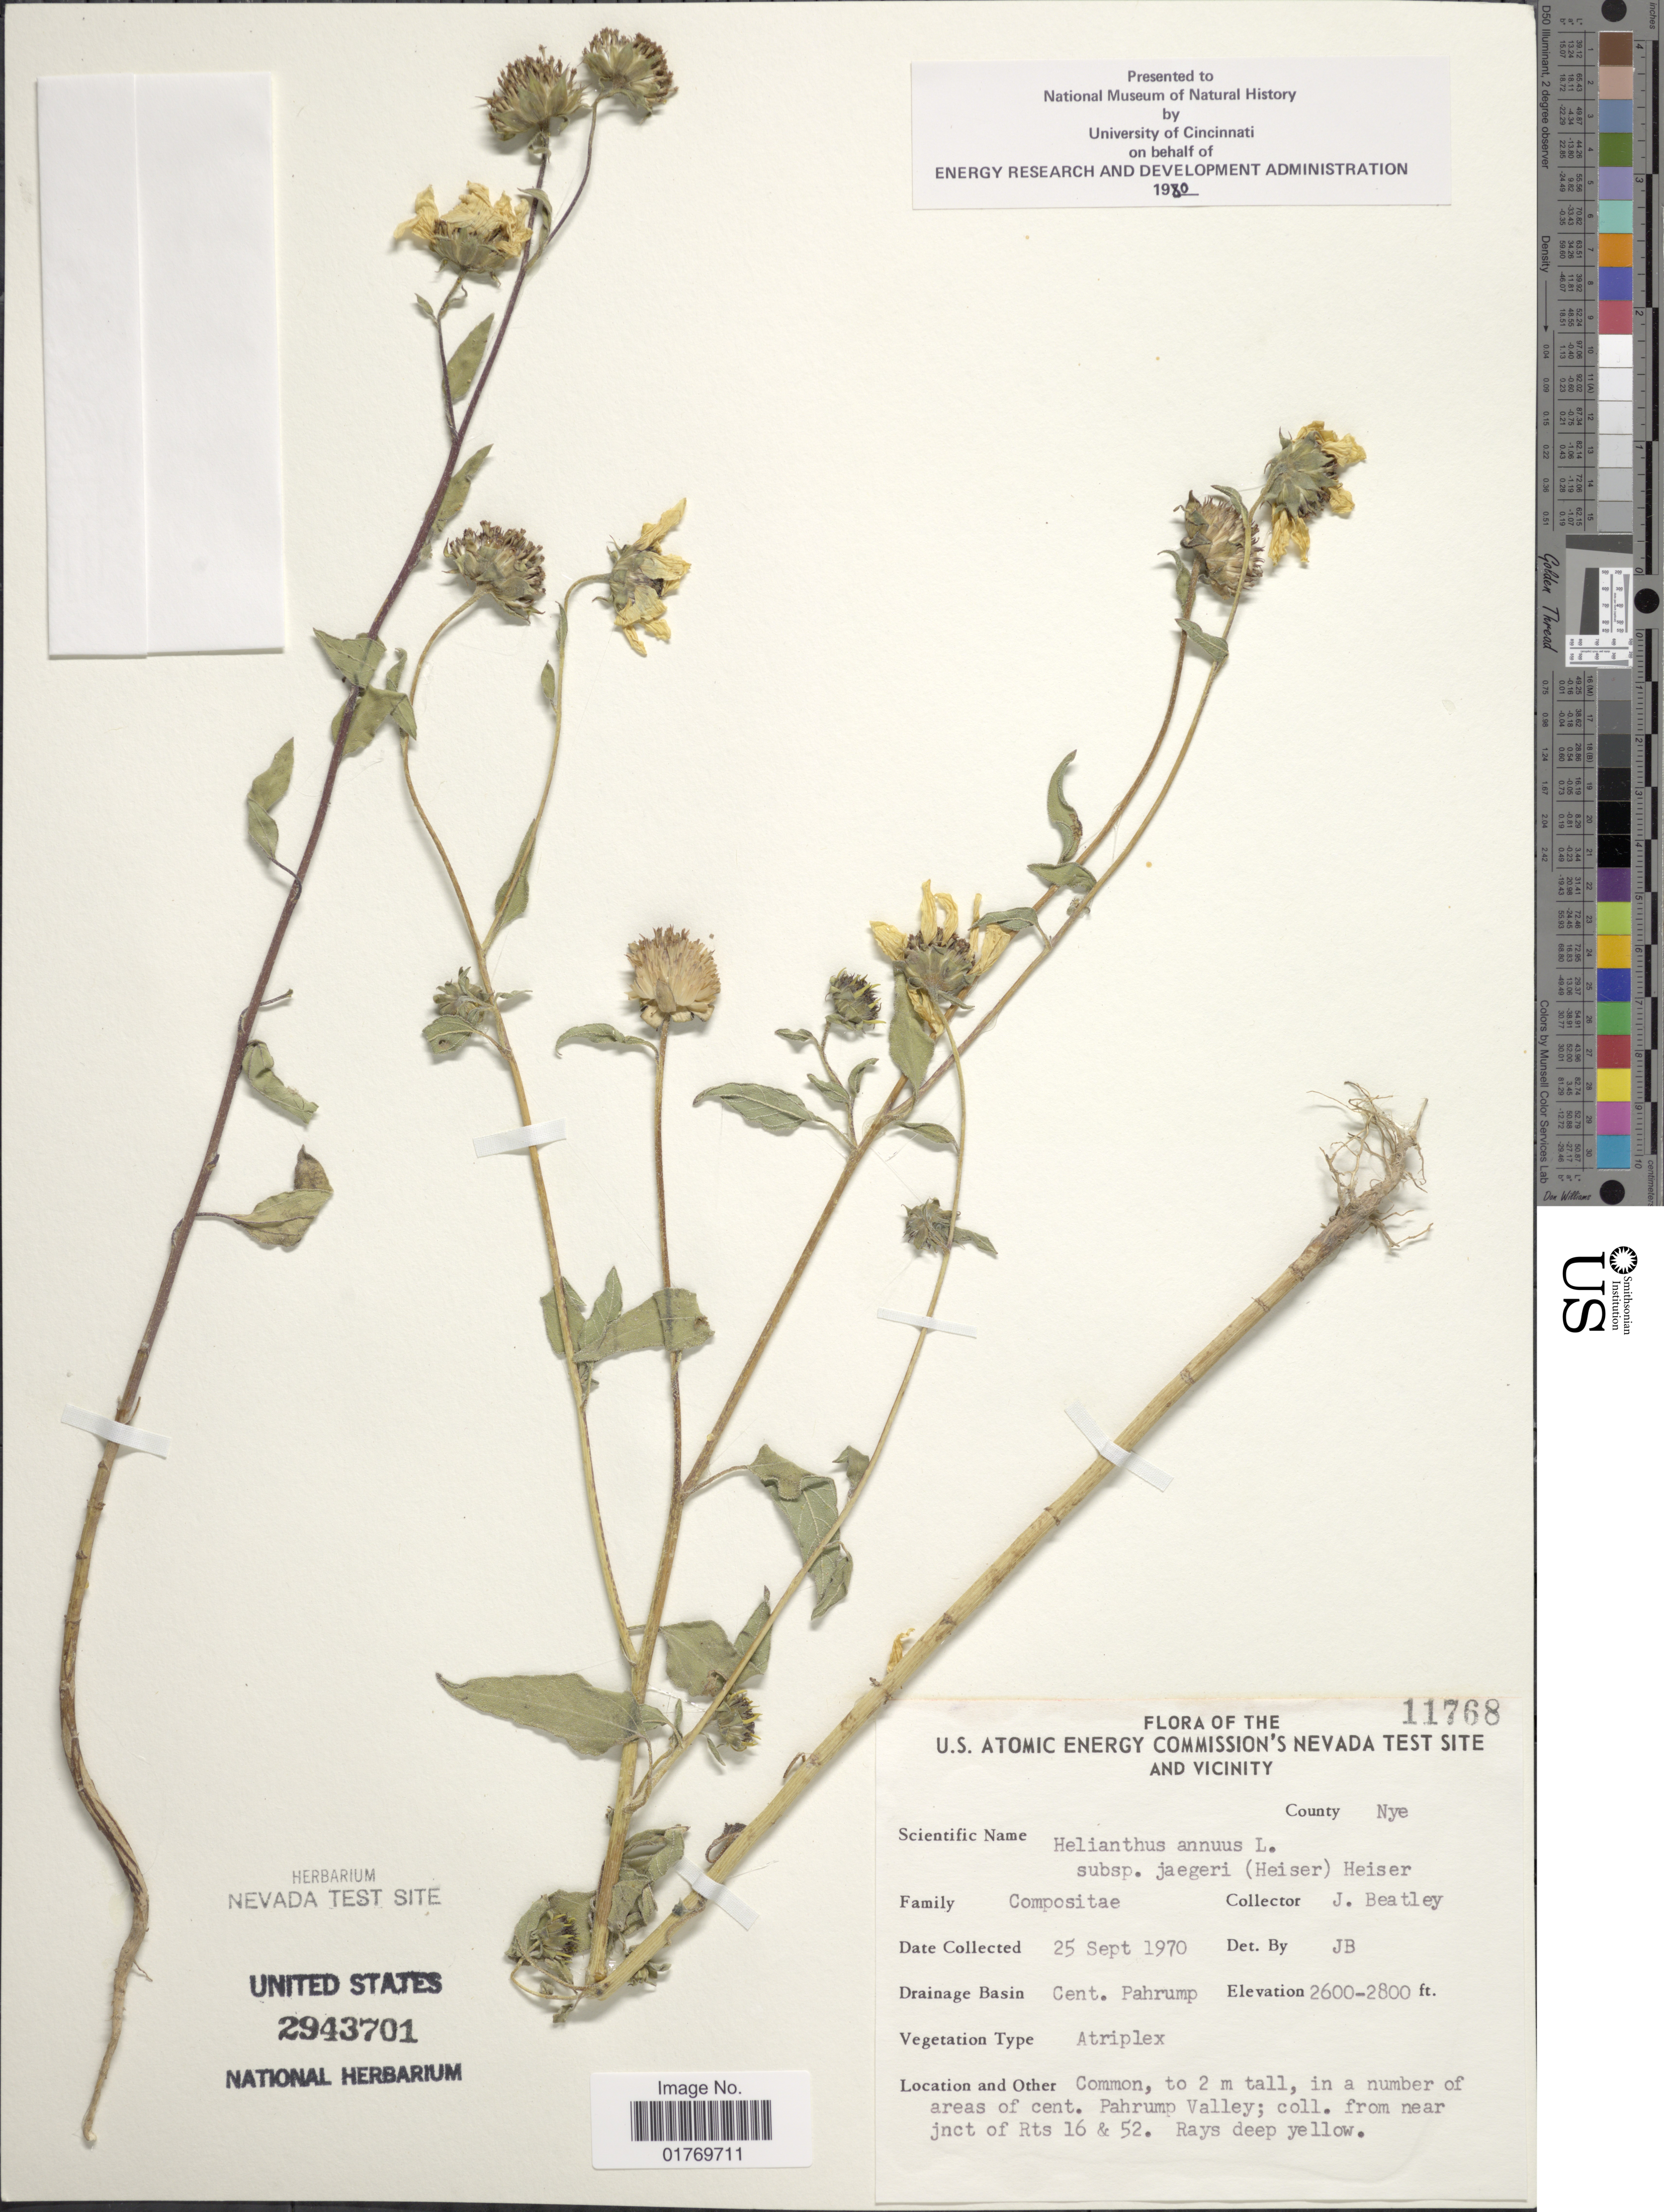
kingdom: Plantae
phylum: Tracheophyta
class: Magnoliopsida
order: Asterales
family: Asteraceae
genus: Helianthus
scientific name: Helianthus annuus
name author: L.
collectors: J. C. Beatley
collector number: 11768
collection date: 1970-09-25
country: United States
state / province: Nevada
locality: U. S. Atomic Energy Commision' s Nevada Test Site And Vicinity, County Nye, Drainage Basin Cent. Pahrump, In a number of areas of cent. Pahrump Valley; coll. from near jnct of Rts 16 & 52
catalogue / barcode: US 2943701